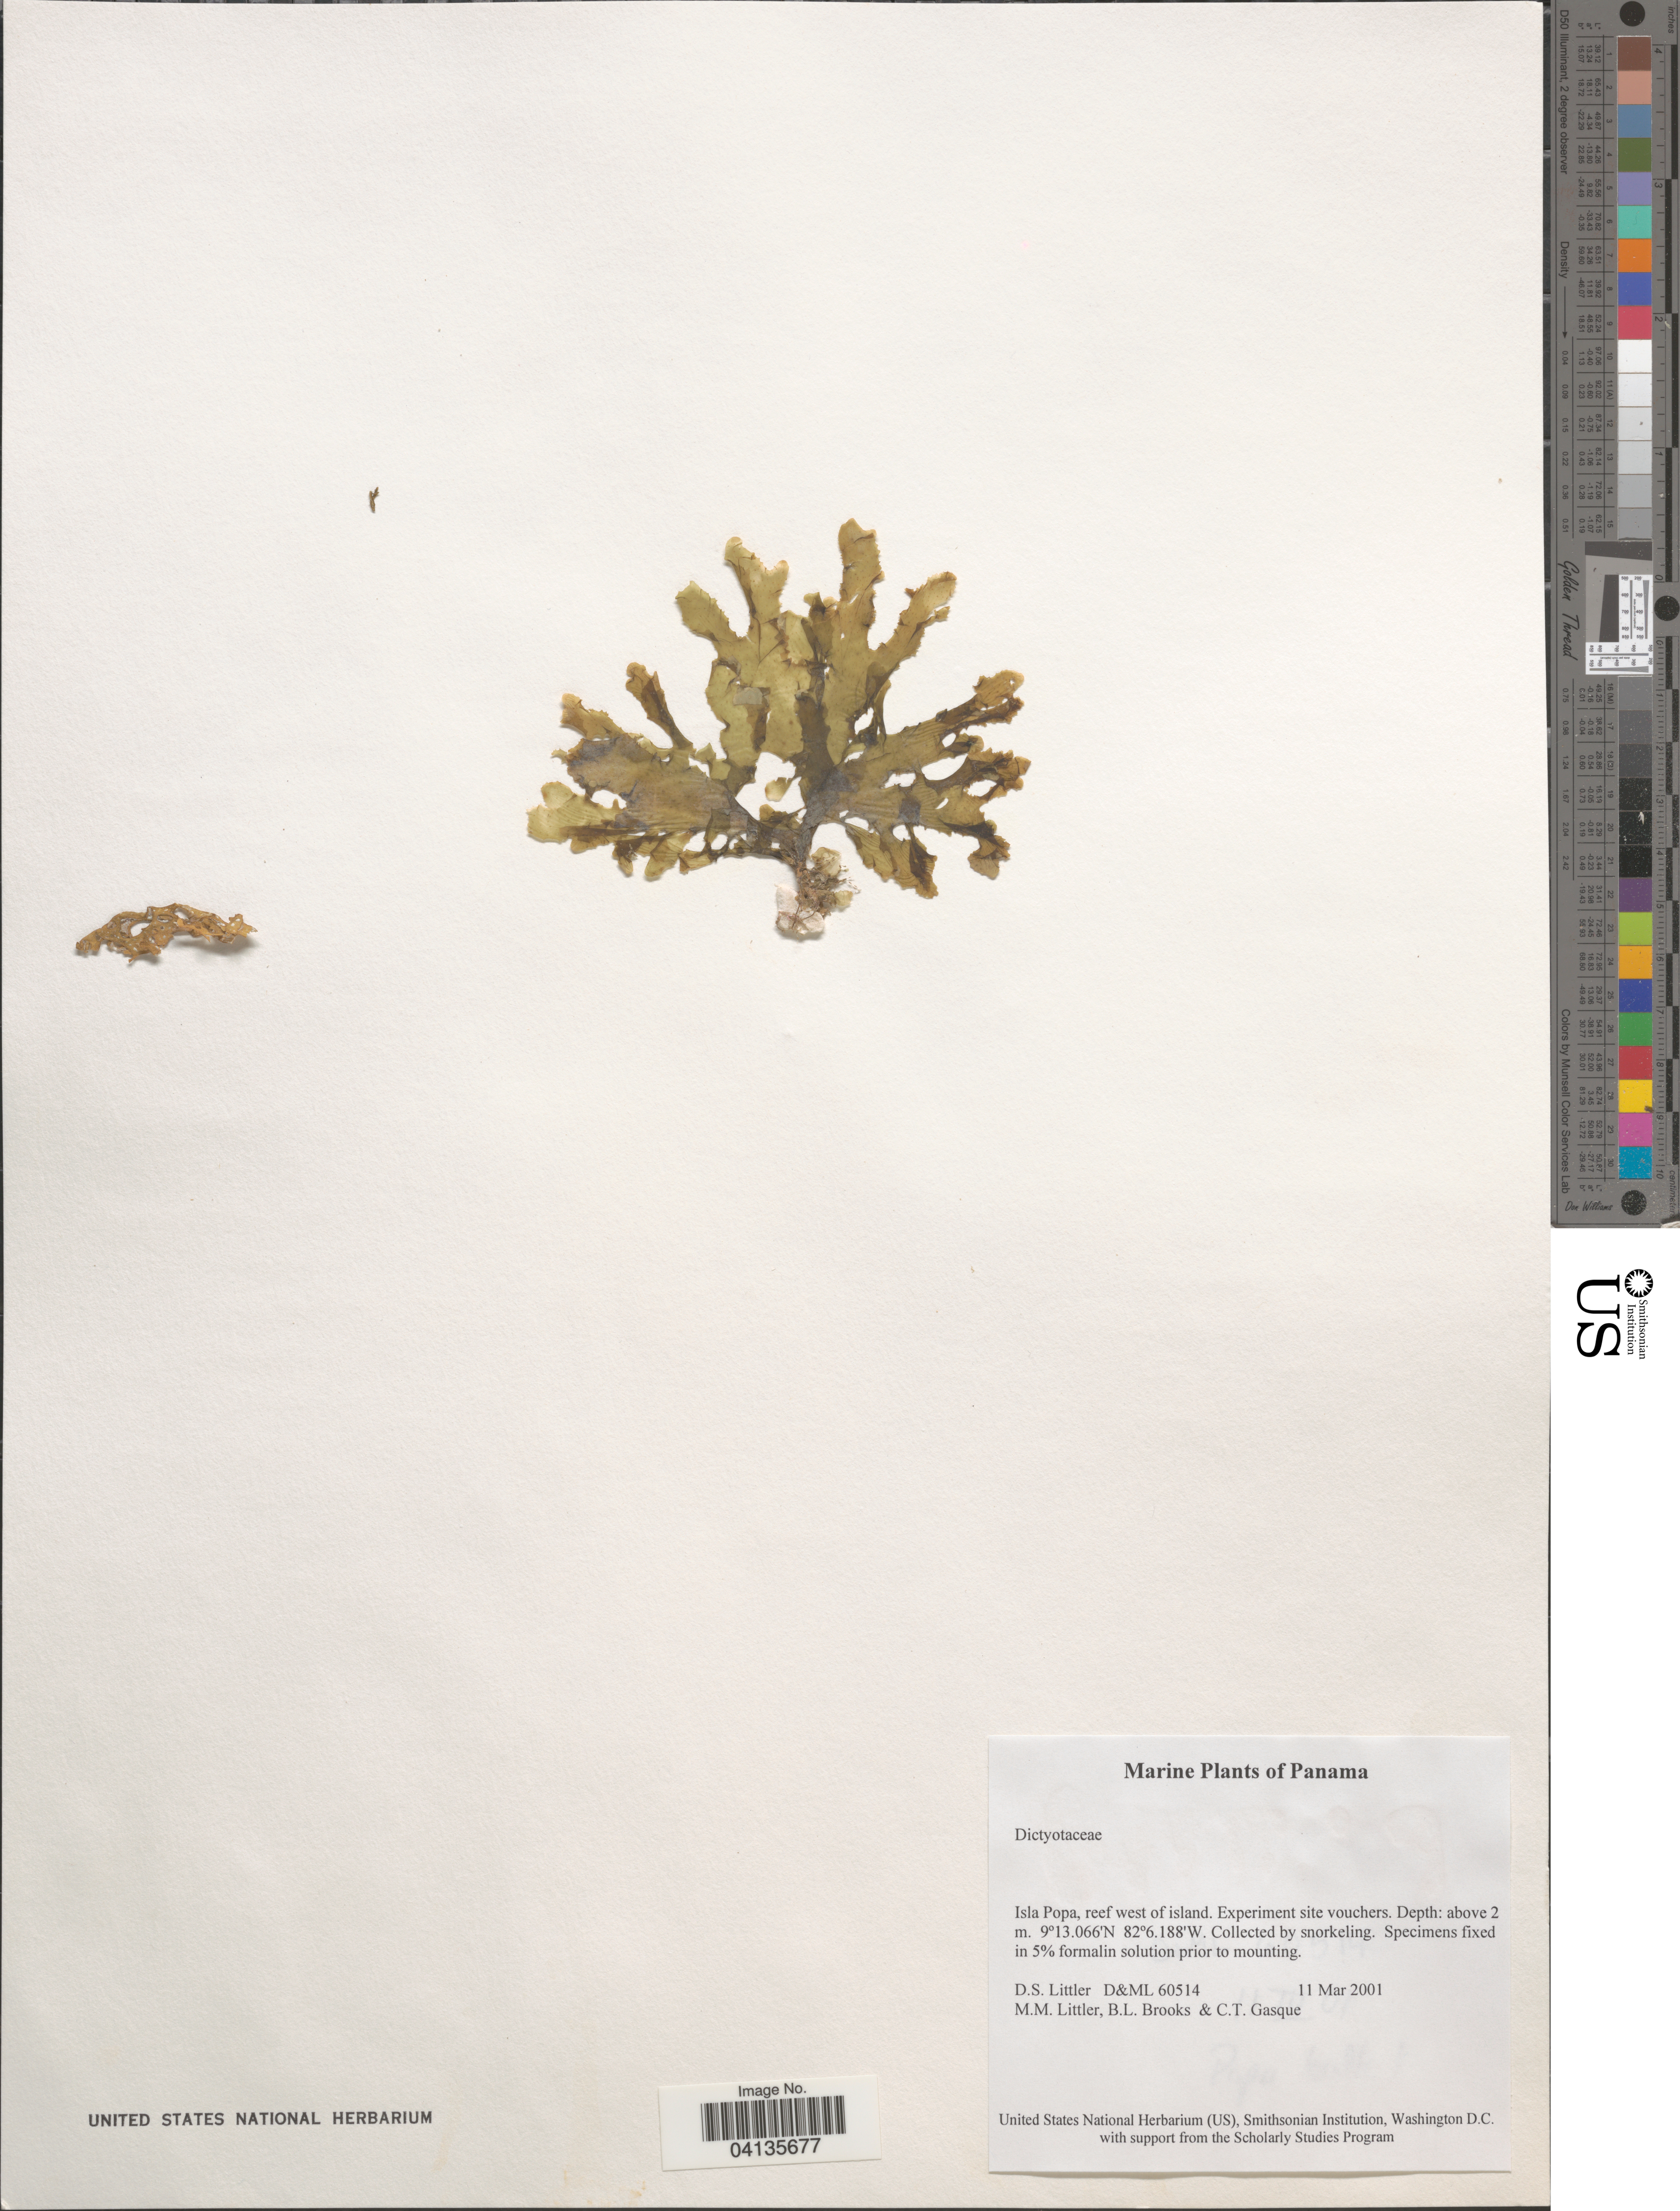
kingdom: Plantae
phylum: Rhodophyta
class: Florideophyceae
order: Corallinales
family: Corallinaceae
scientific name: Crustose Coralline Algae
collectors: D. S. Littler, B. Brooks & C. Gasque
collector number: D&ML60514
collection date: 2001-03-11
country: Panama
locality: Isla Popa, reef west of island. Experiment site vouchers.